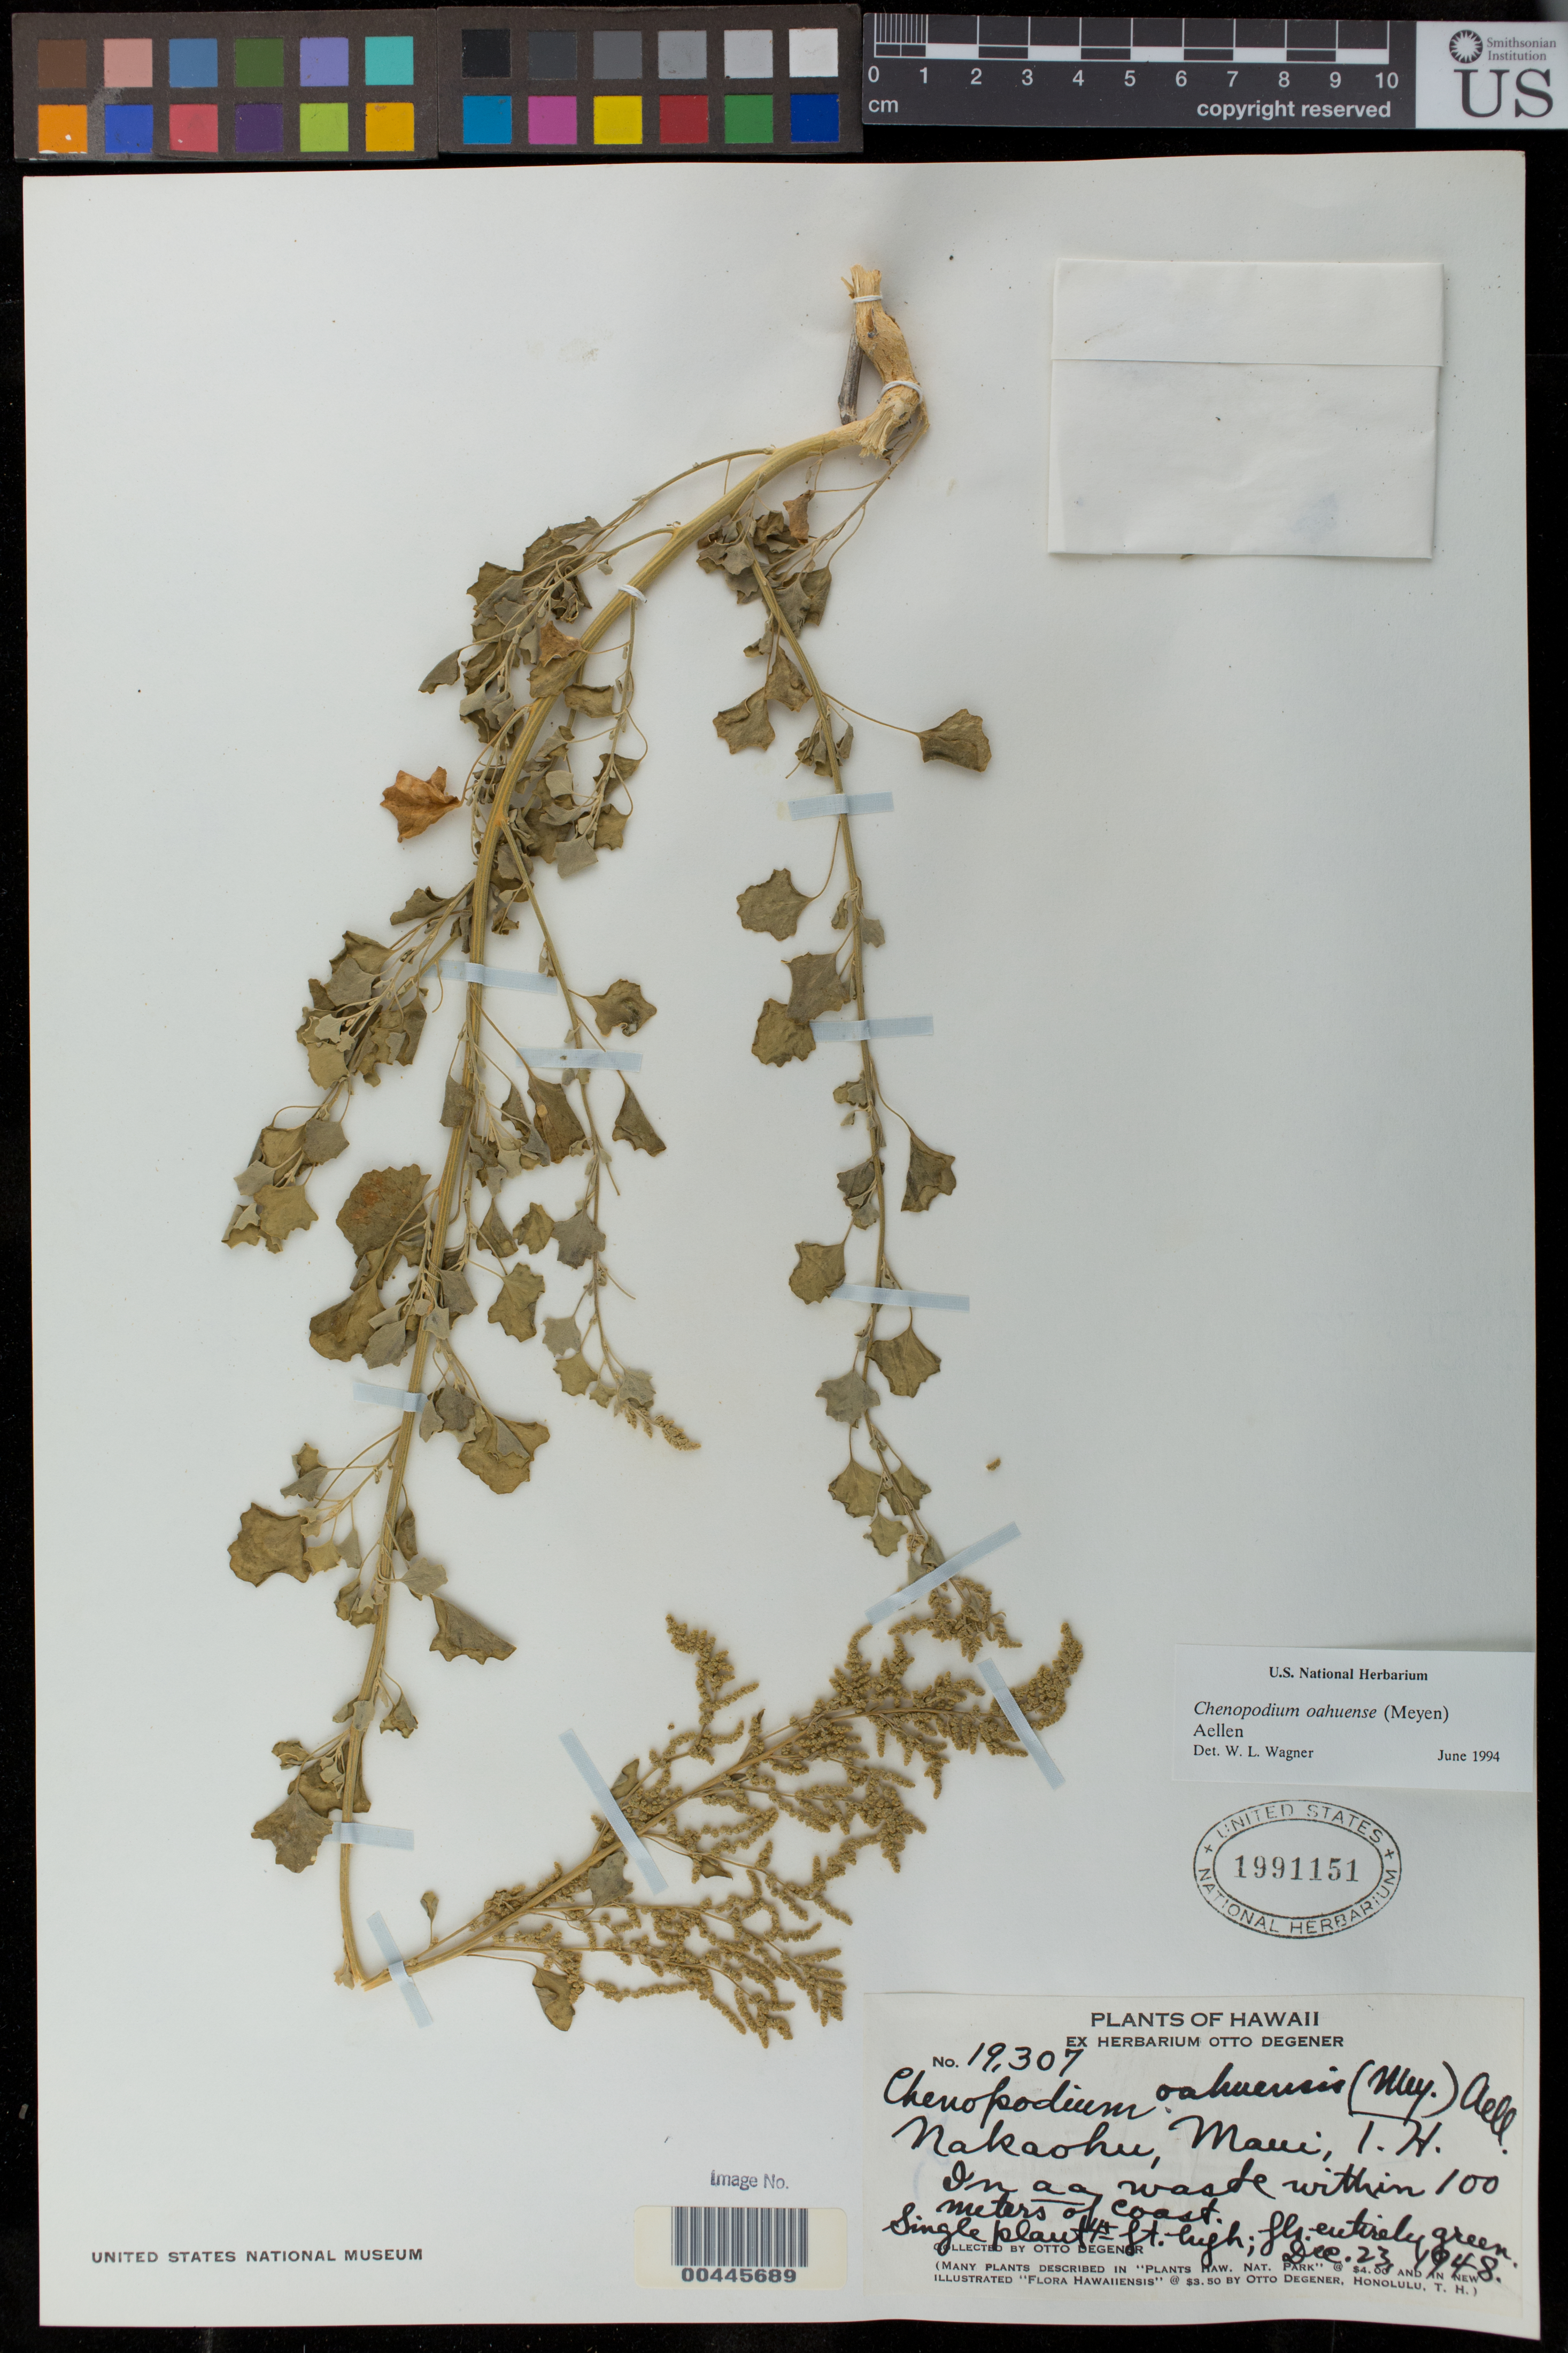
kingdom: Plantae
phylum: Tracheophyta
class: Magnoliopsida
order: Caryophyllales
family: Amaranthaceae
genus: Chenopodium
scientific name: Chenopodium oahuense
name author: (Meyen) Aellen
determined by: Wagner, W. L., (BOT), Smithsonian Institution - National Museum of Natural History (UNITED STATES)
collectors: O. Degener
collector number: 19307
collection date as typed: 23 Dec 1948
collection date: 1948-12-23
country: United States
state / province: Hawaii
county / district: Maui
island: Maui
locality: Nakaohu, within 100 meters of coast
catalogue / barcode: US 1991151